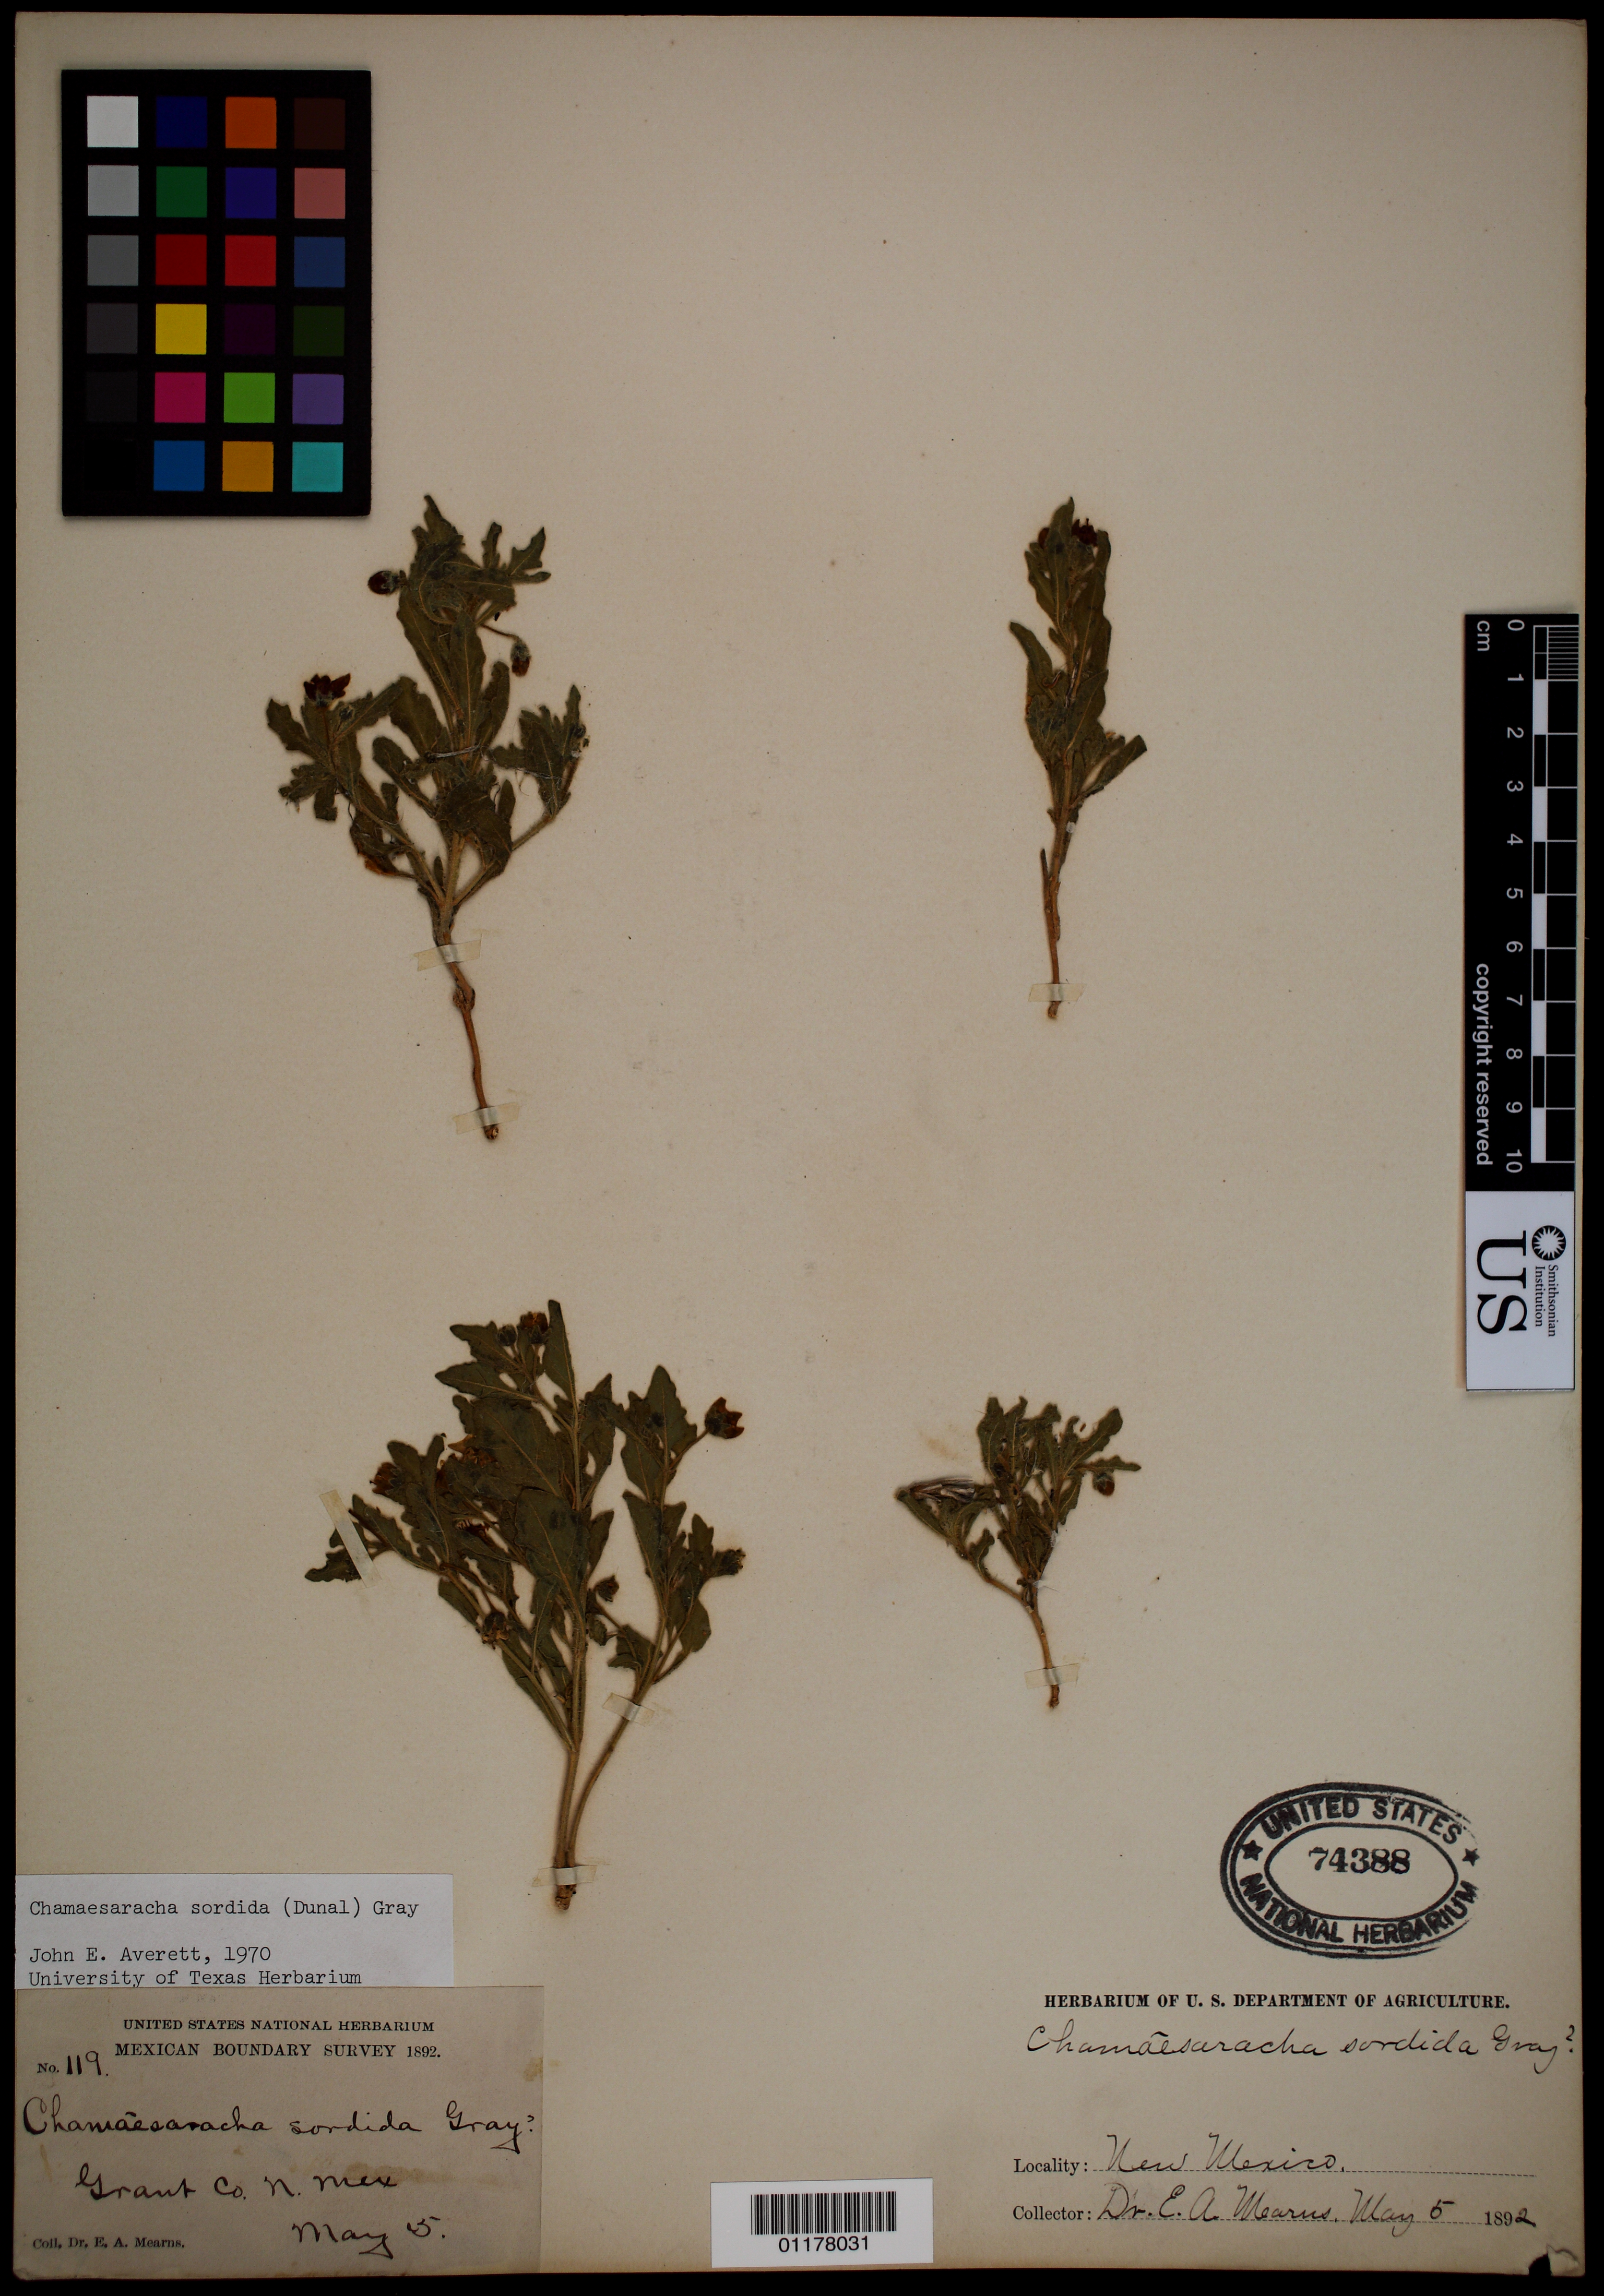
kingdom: Plantae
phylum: Tracheophyta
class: Magnoliopsida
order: Solanales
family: Solanaceae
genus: Chamaesaracha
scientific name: Chamaesaracha sordida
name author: (Dunal) S.F. Gray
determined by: Averett, J. E., (GAS)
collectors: E. A. Mearns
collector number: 119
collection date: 1892-05-05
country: United States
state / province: New Mexico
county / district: Grant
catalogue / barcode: US 74388